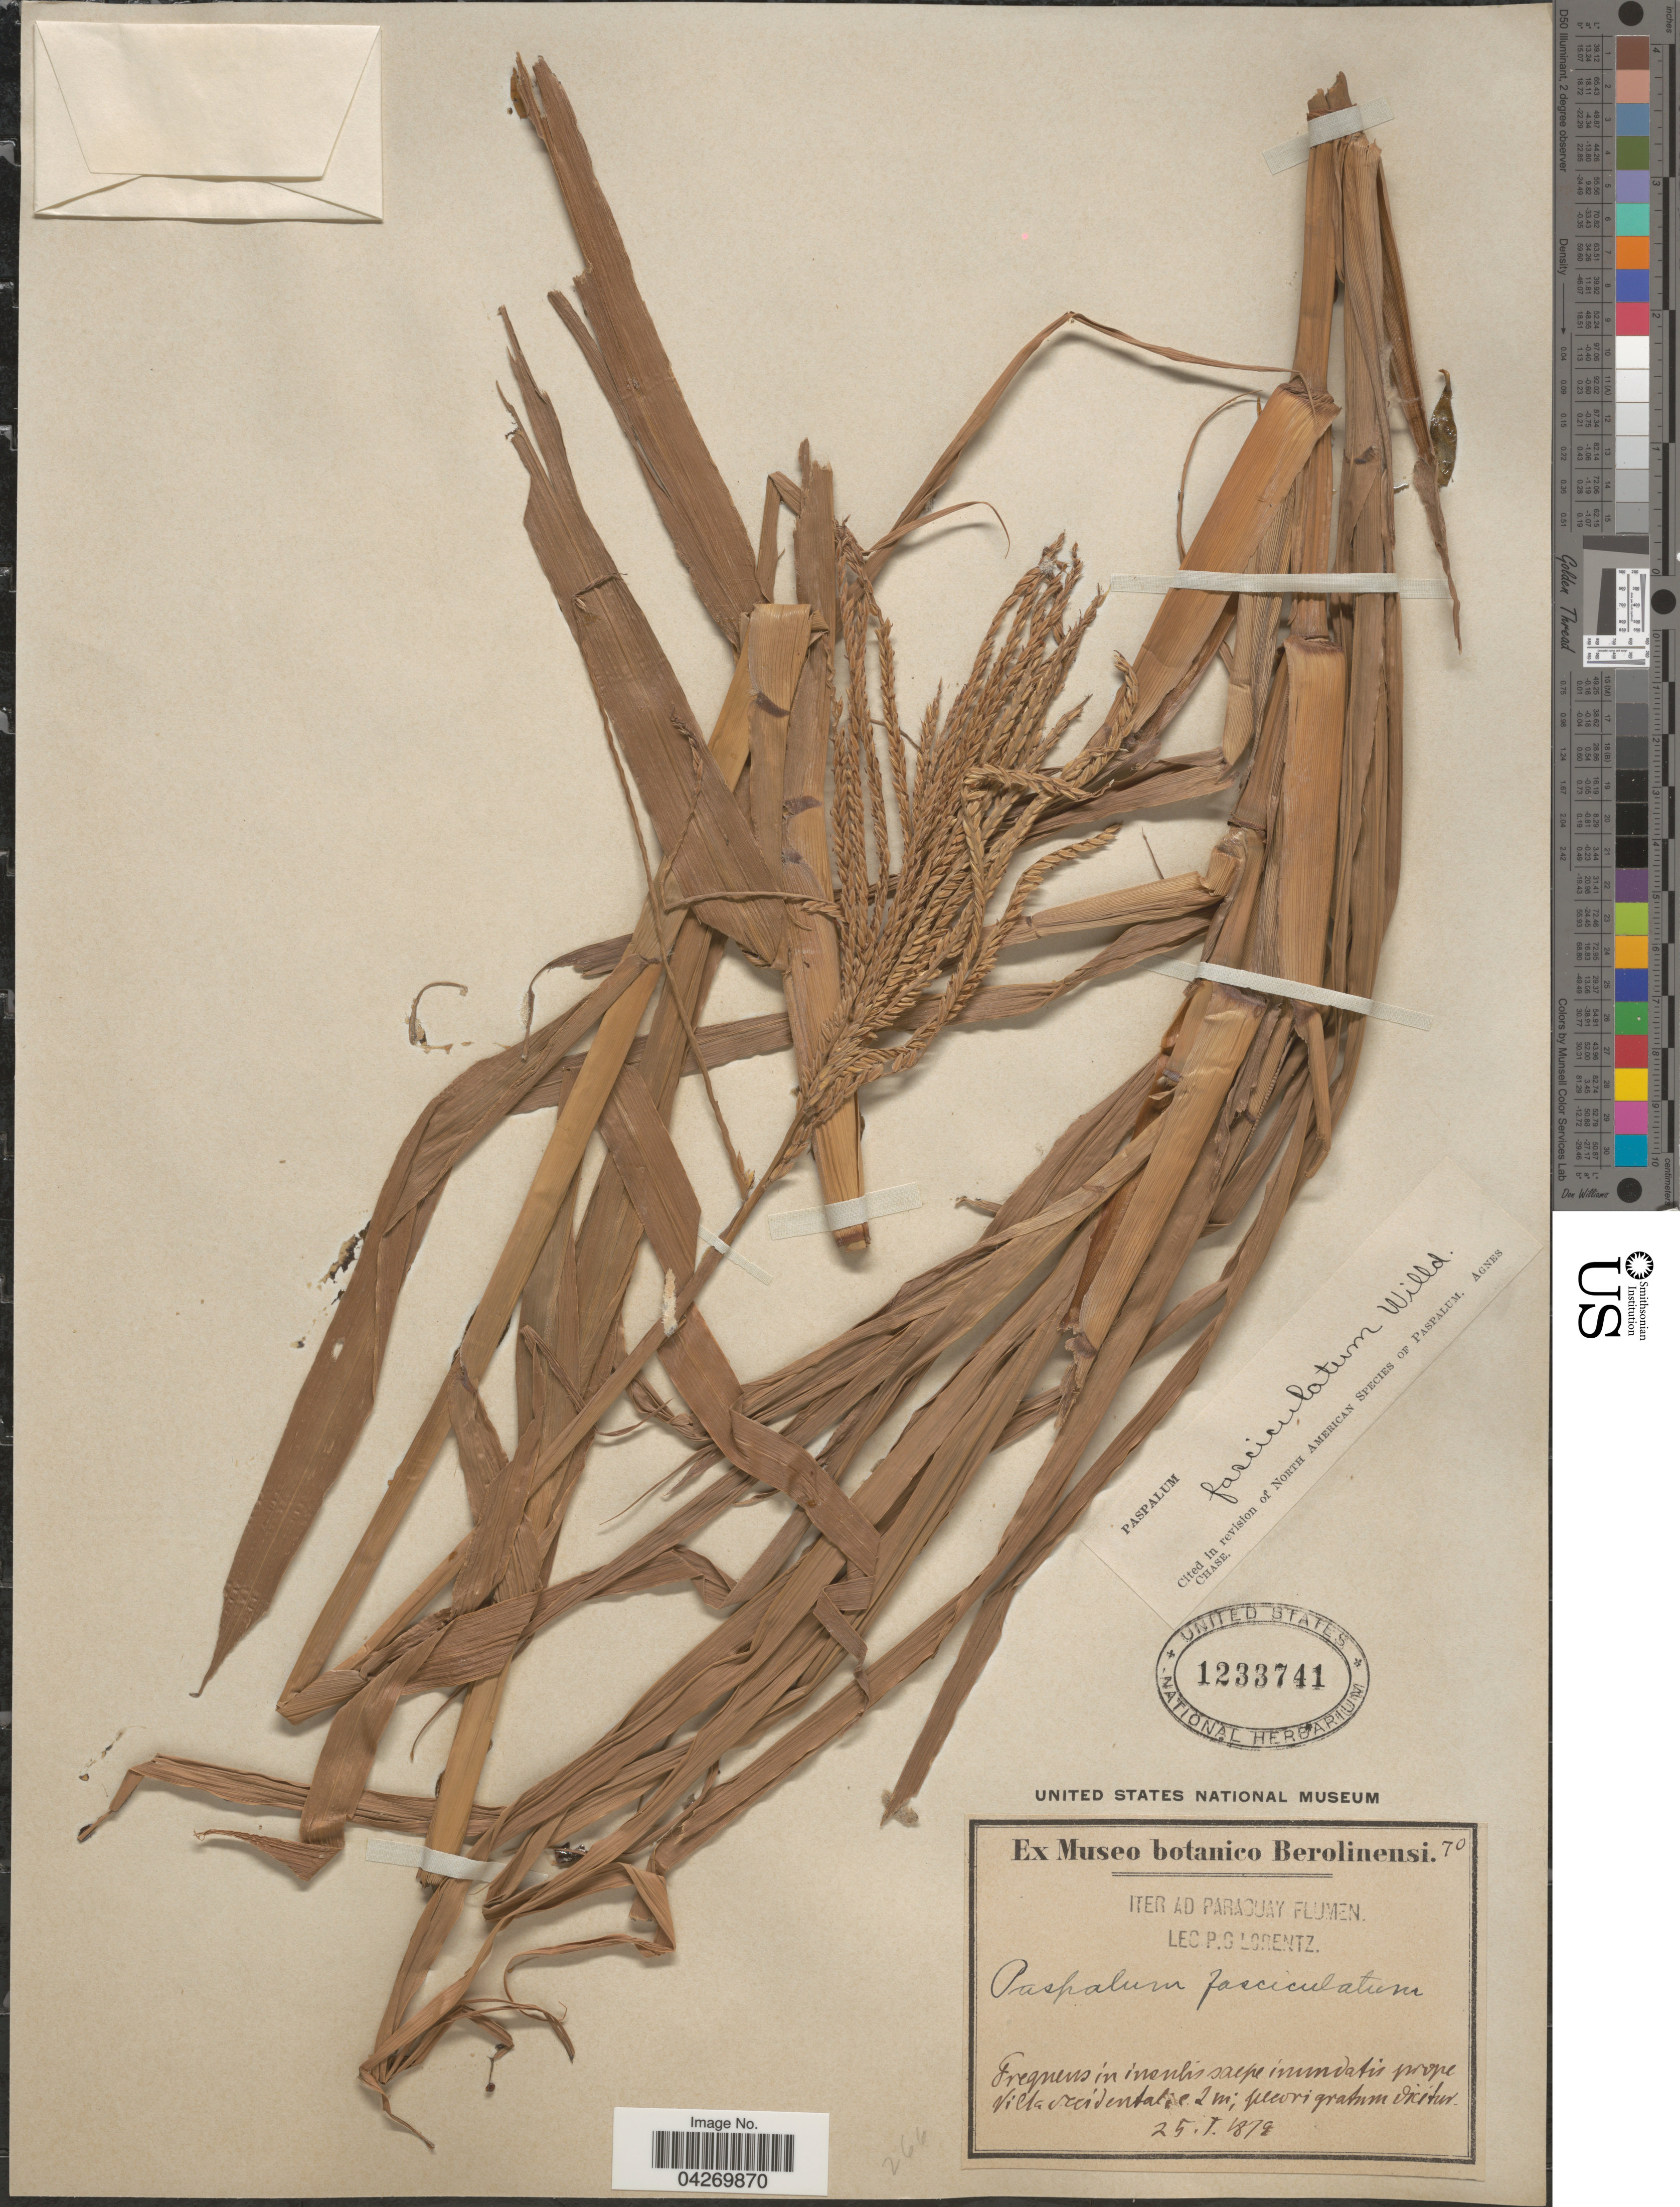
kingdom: Plantae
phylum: Tracheophyta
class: Liliopsida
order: Poales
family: Poaceae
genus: Paspalum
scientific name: Paspalum fasciculatum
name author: Willd. ex Flüggé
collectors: P. G. Lorentz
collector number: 70?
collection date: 1879-01-25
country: Paraguay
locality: Iter ad Paraguay Flumen. Frequens in insulis saepe inundatis prope Villa occidentali.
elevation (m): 2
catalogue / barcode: US 1233741